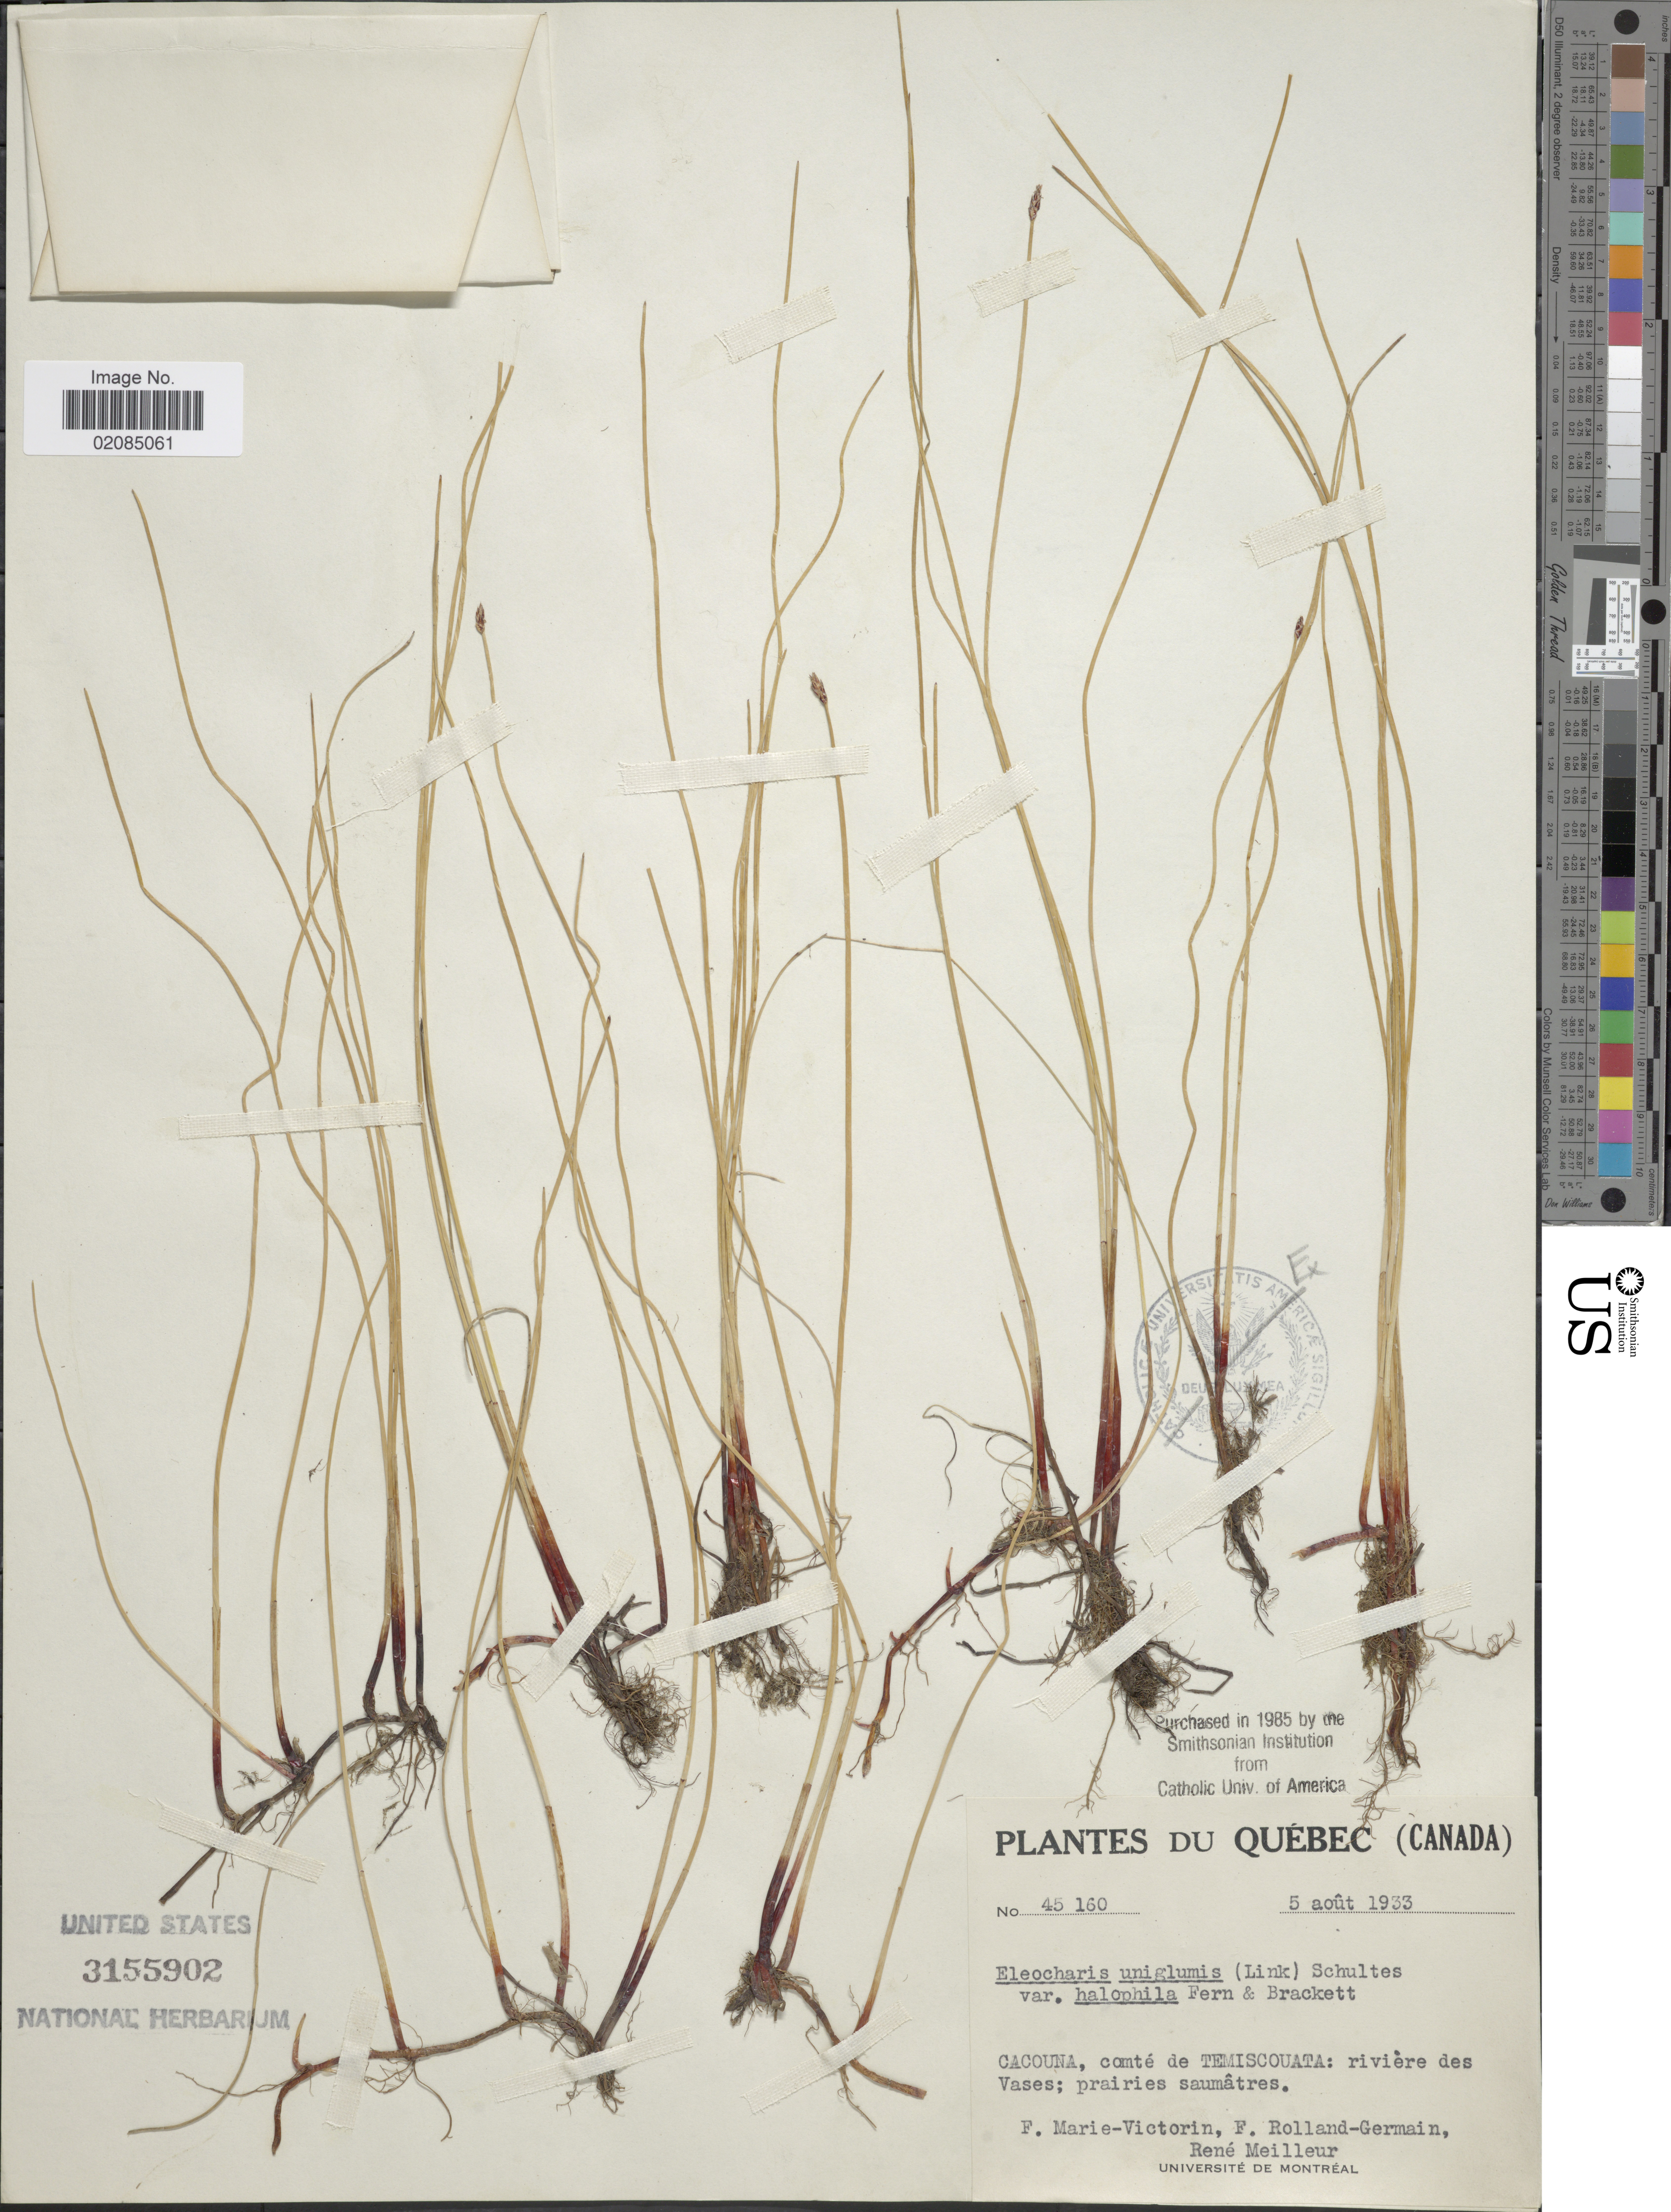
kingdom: Plantae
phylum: Tracheophyta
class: Liliopsida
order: Poales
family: Cyperaceae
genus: Eleocharis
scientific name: Eleocharis uniglumis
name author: (Link) Schult.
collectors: F. Marie-Victorin, Rolland-Germain & R. Meilleur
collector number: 45160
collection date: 1933-08-05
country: Canada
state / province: Quebec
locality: Cacouna, comte de Temiscouata: riviere des Vases; prairies saumatres.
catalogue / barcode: US 3155902